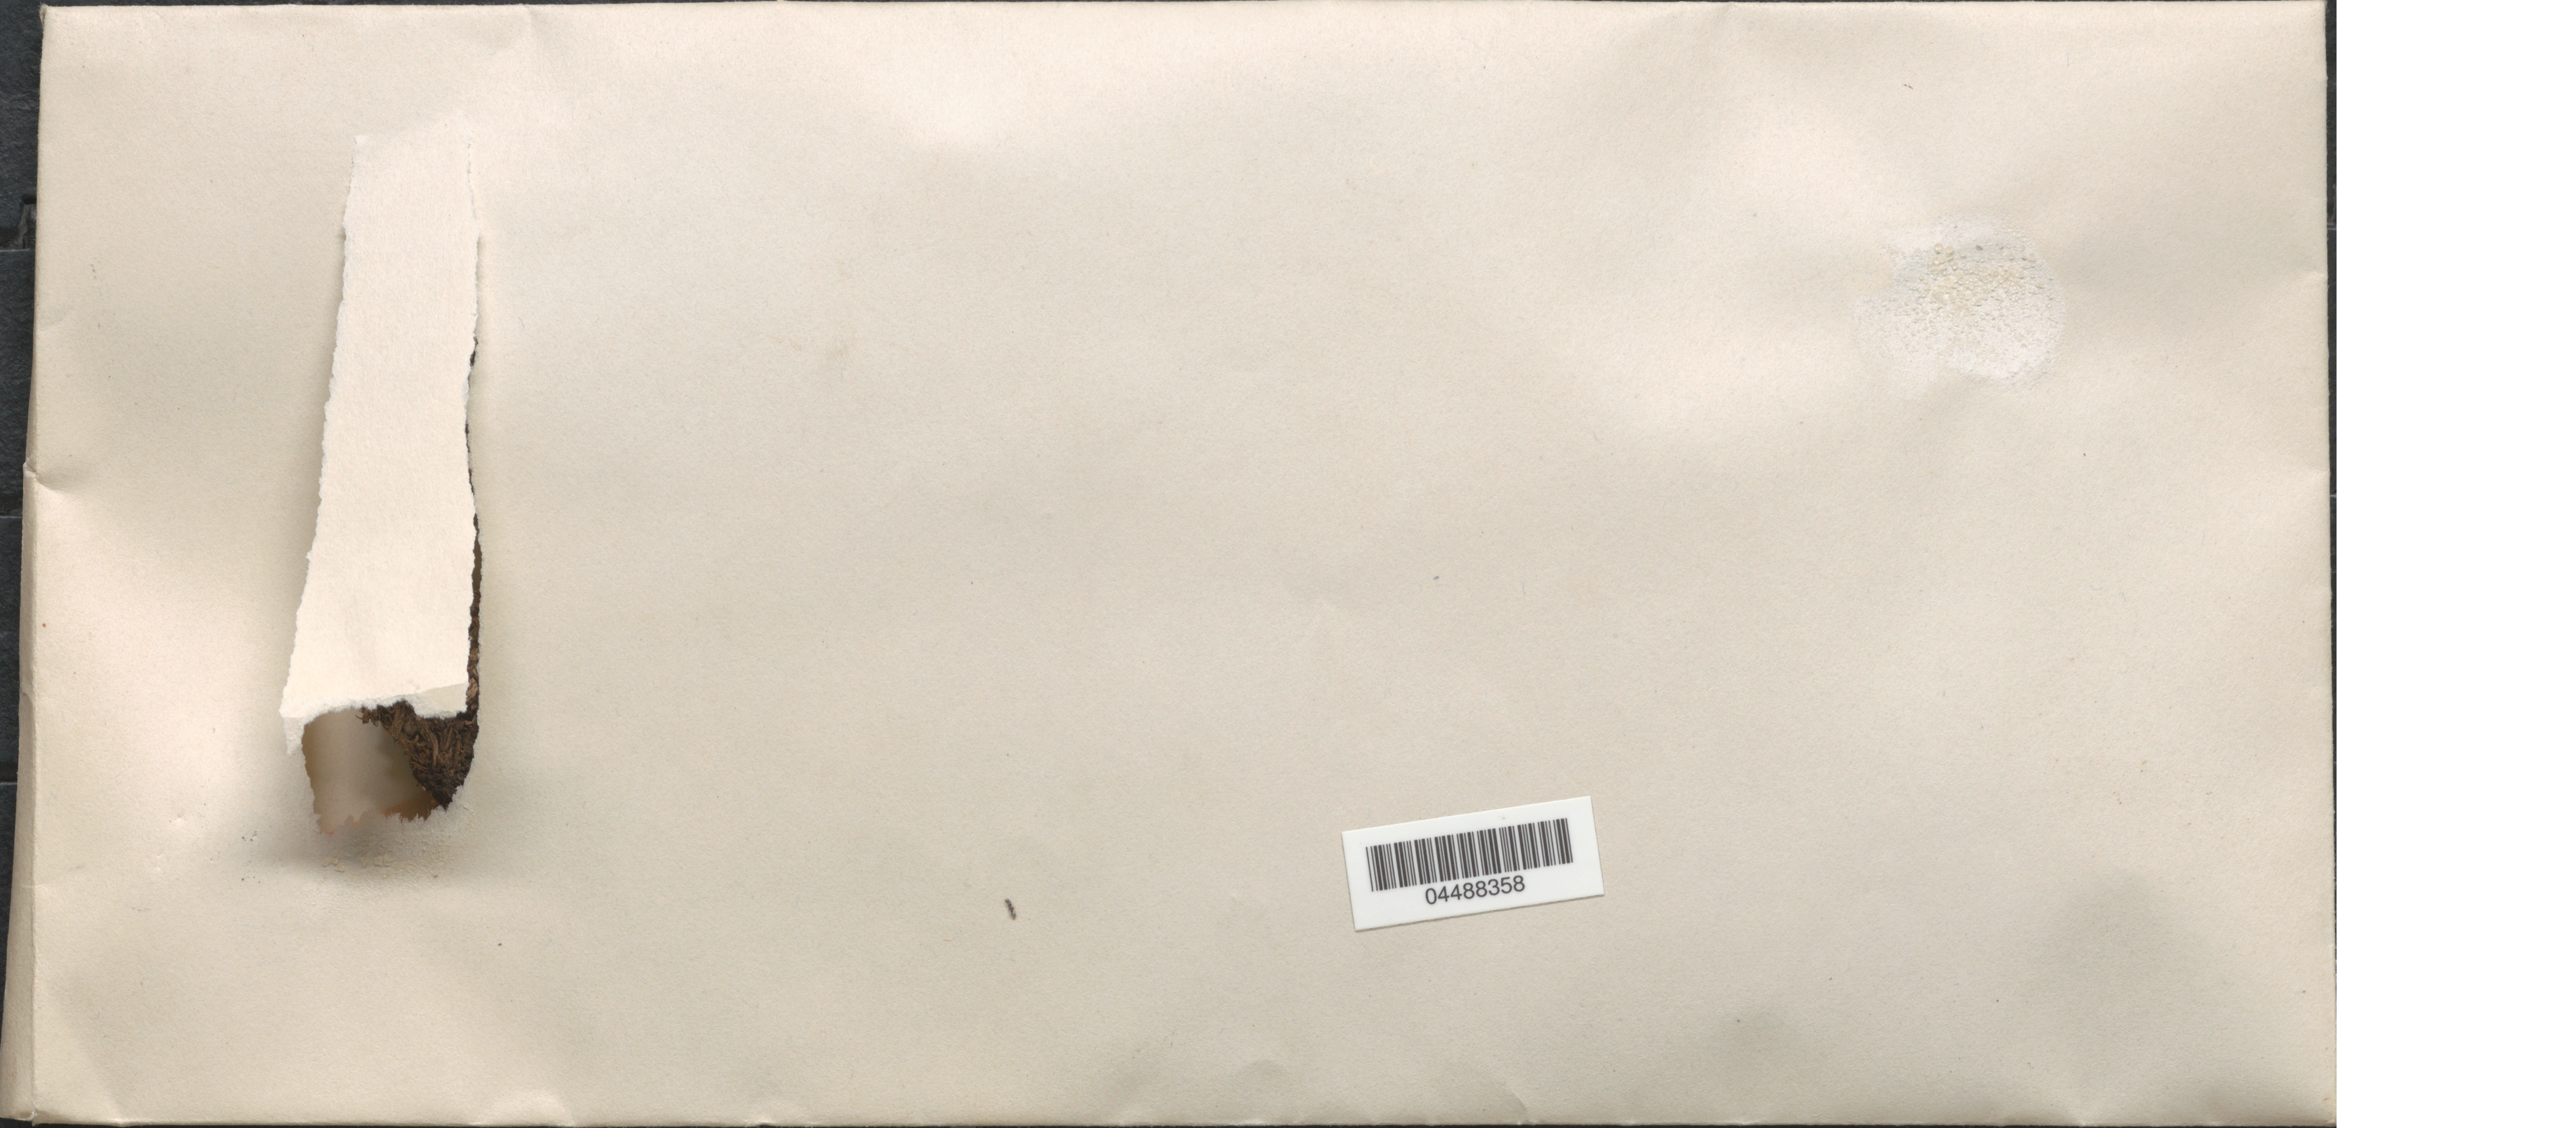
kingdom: Plantae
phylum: Bryophyta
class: Bryopsida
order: Dicranales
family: Leucobryaceae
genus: Leucobryum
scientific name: Leucobryum sp.